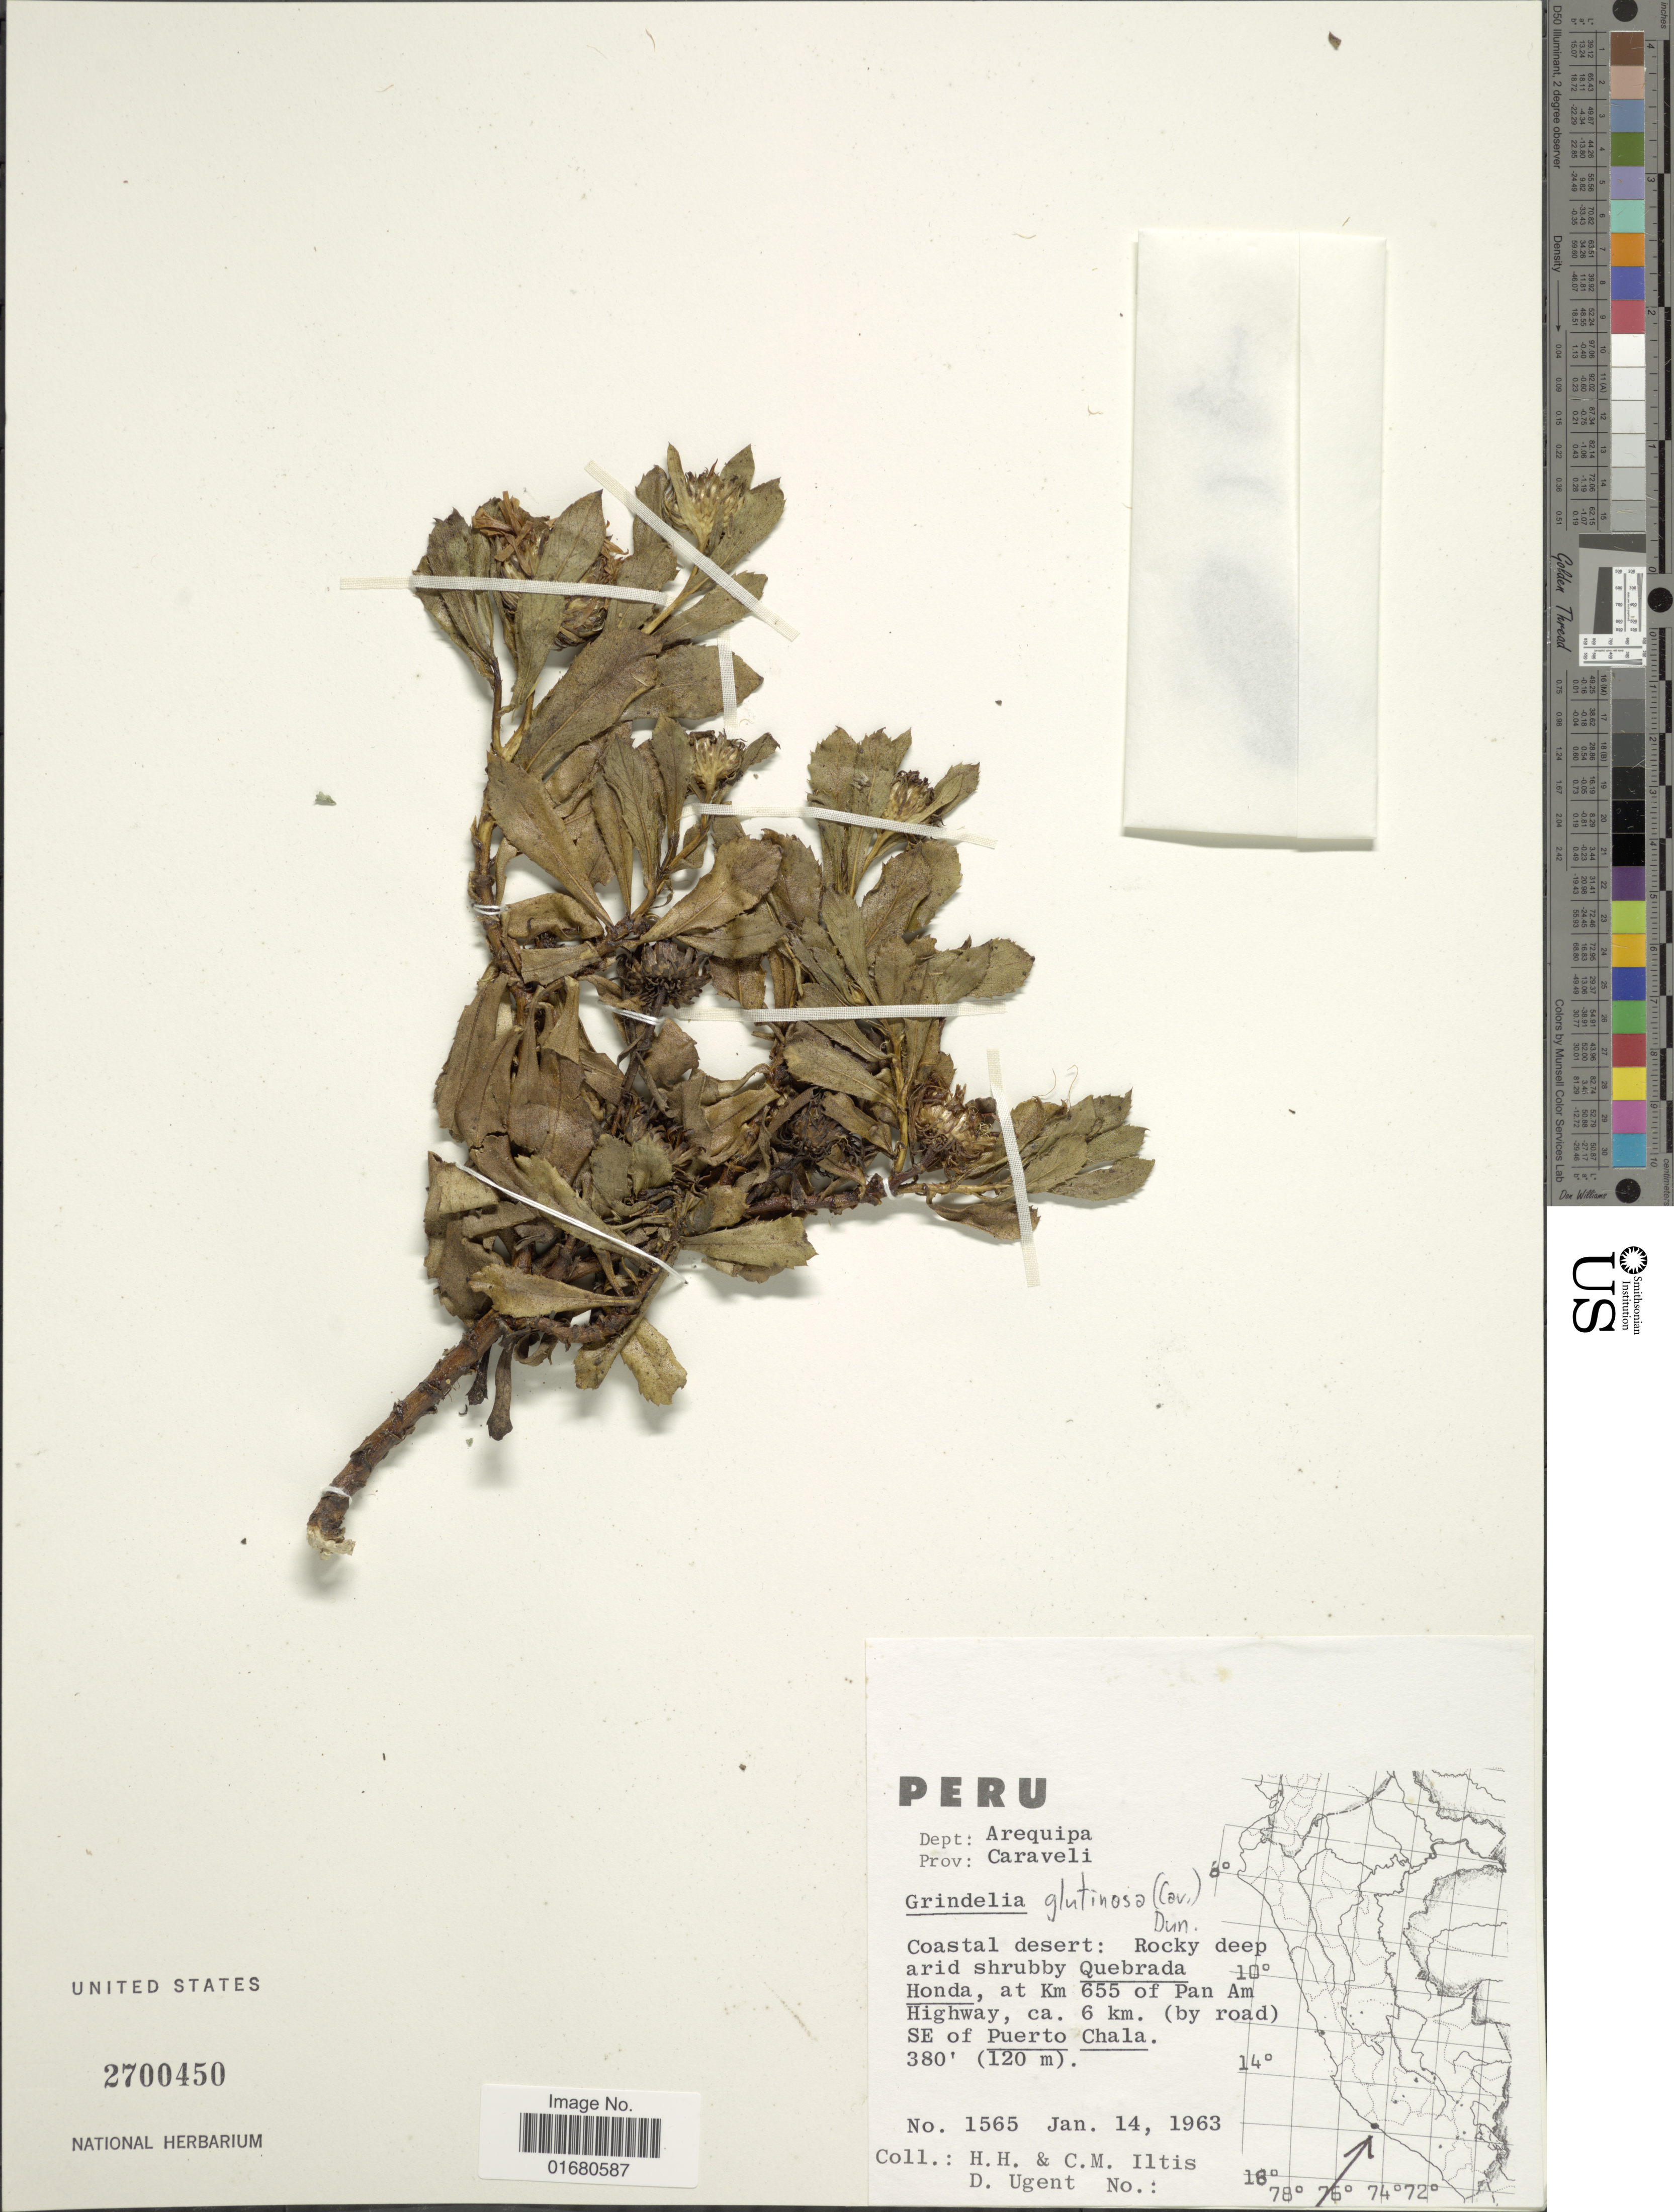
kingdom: Plantae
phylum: Tracheophyta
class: Magnoliopsida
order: Asterales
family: Asteraceae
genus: Grindelia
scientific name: Grindelia glutinosa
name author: (Cav.) Dunal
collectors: H. H. Iltis, C. M Iltis & D. Ugent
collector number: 1565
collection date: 1963-01-14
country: Peru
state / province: Arequipa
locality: Dept: Arequipa, Prov.: Caraveli, Coastal Desert: Rocky deep arid shrubby Quebrada, Honda, at Km 655 of Pam Am Highway, ca. 6 km. (by road) SE of Puerto Chala 380'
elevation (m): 120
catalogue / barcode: US 2700450